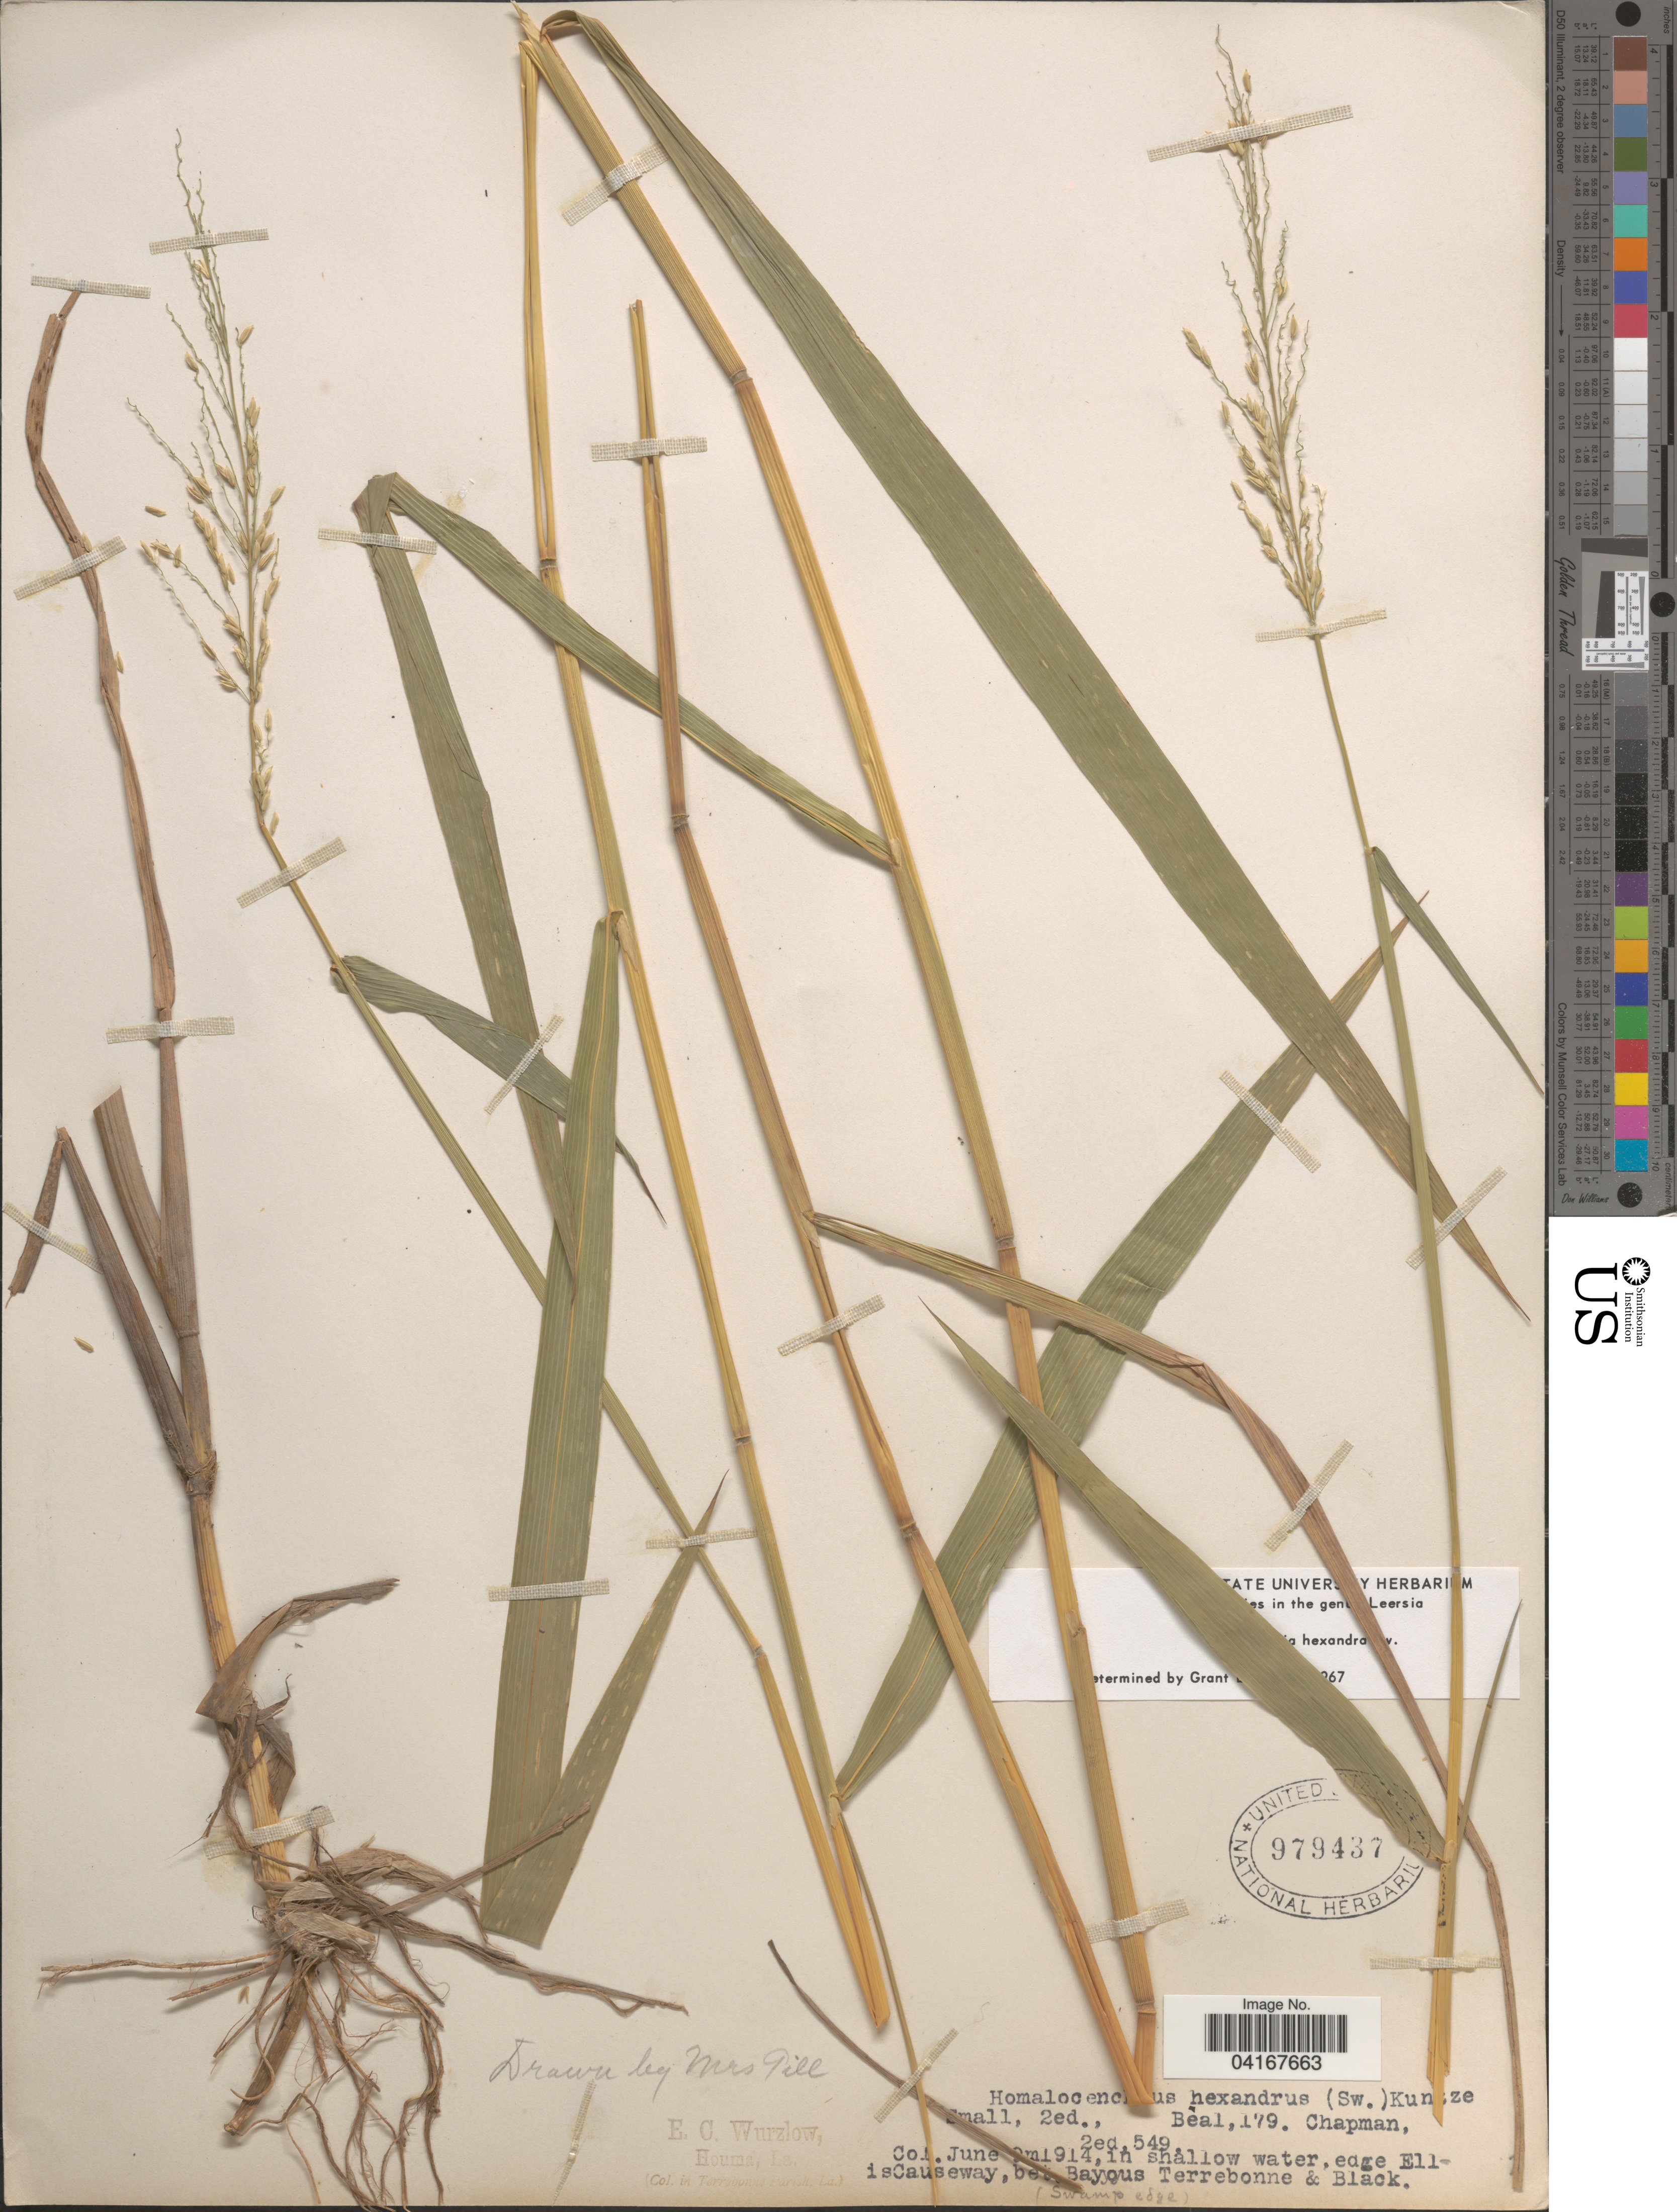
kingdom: Plantae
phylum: Tracheophyta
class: Liliopsida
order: Poales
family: Poaceae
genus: Leersia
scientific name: Leersia hexandra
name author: Sw.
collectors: E. Wurzlow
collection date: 1914-06-09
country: United States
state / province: Louisiana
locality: In shallow water, edge Ellis Causeway.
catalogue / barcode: US 979437